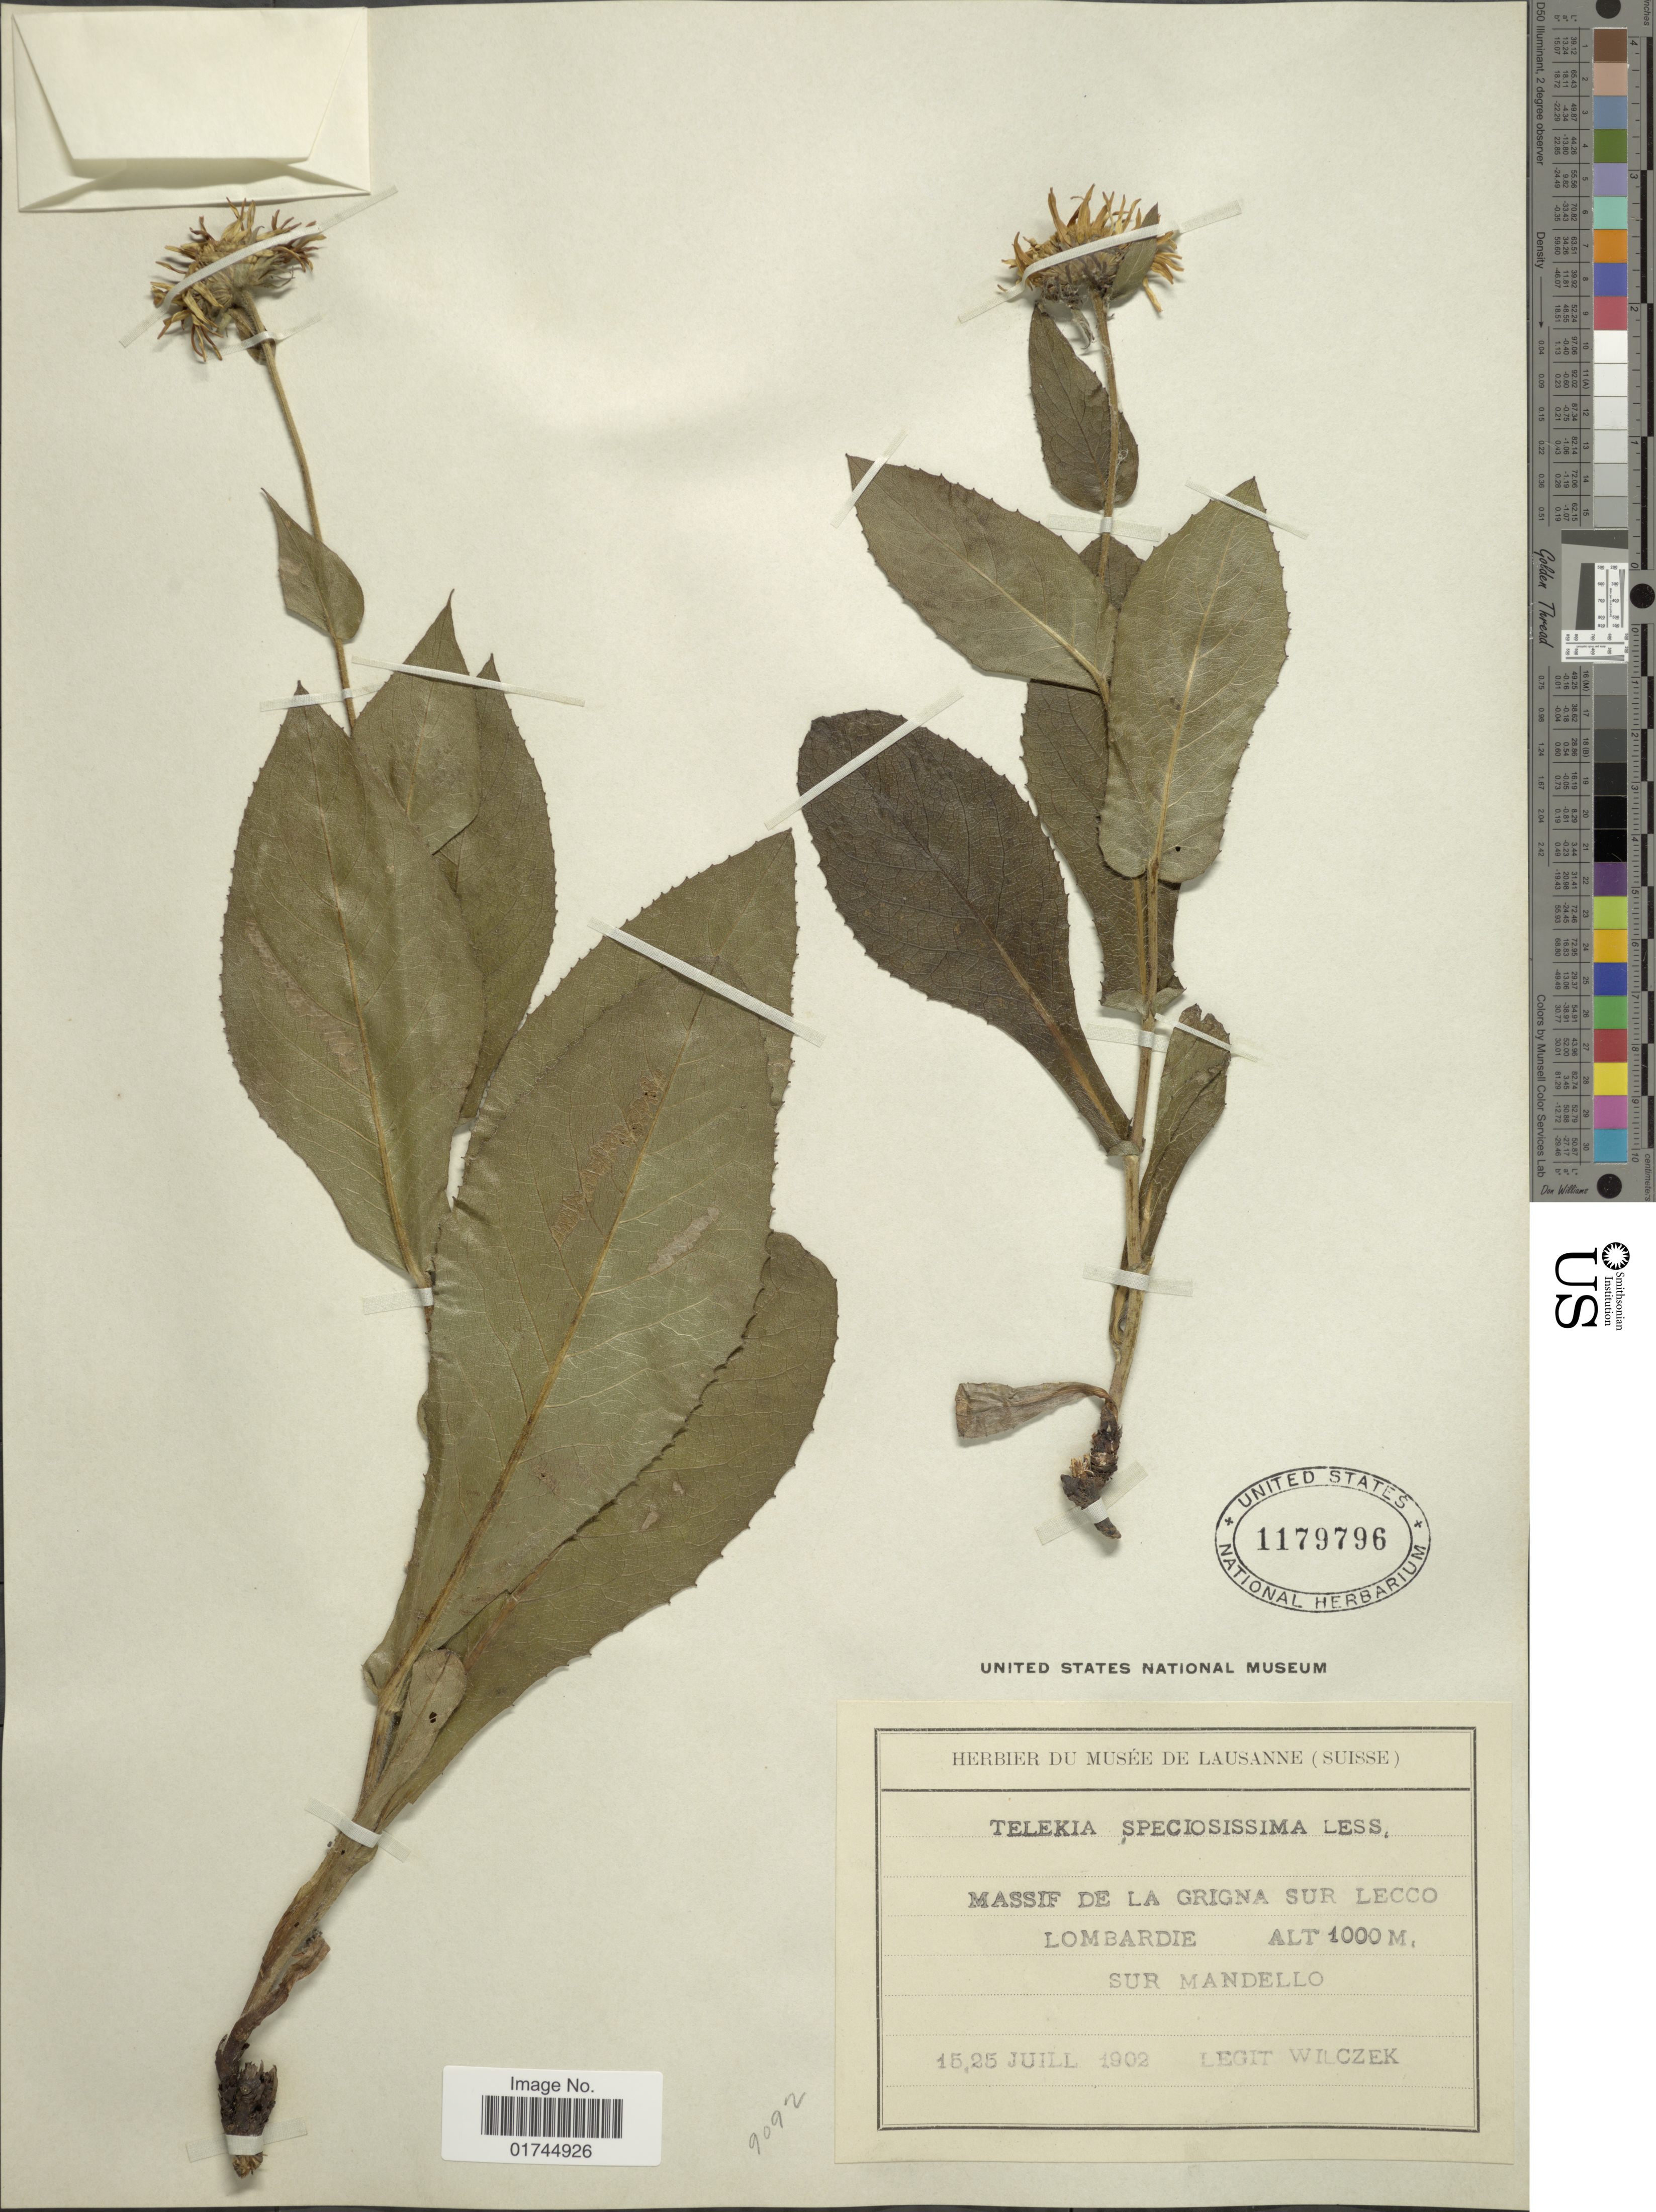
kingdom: Plantae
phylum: Tracheophyta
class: Magnoliopsida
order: Asterales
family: Asteraceae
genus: Buphthalmum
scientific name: Buphthalmum speciosissimum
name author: L.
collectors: Wilczek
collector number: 9092*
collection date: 1902-07-15/1902-07-25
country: Italy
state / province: Lombardy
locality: Massif de la Grigna Sur Lecco Lombrade, Sur Mandello.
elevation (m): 1000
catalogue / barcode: US 1179796